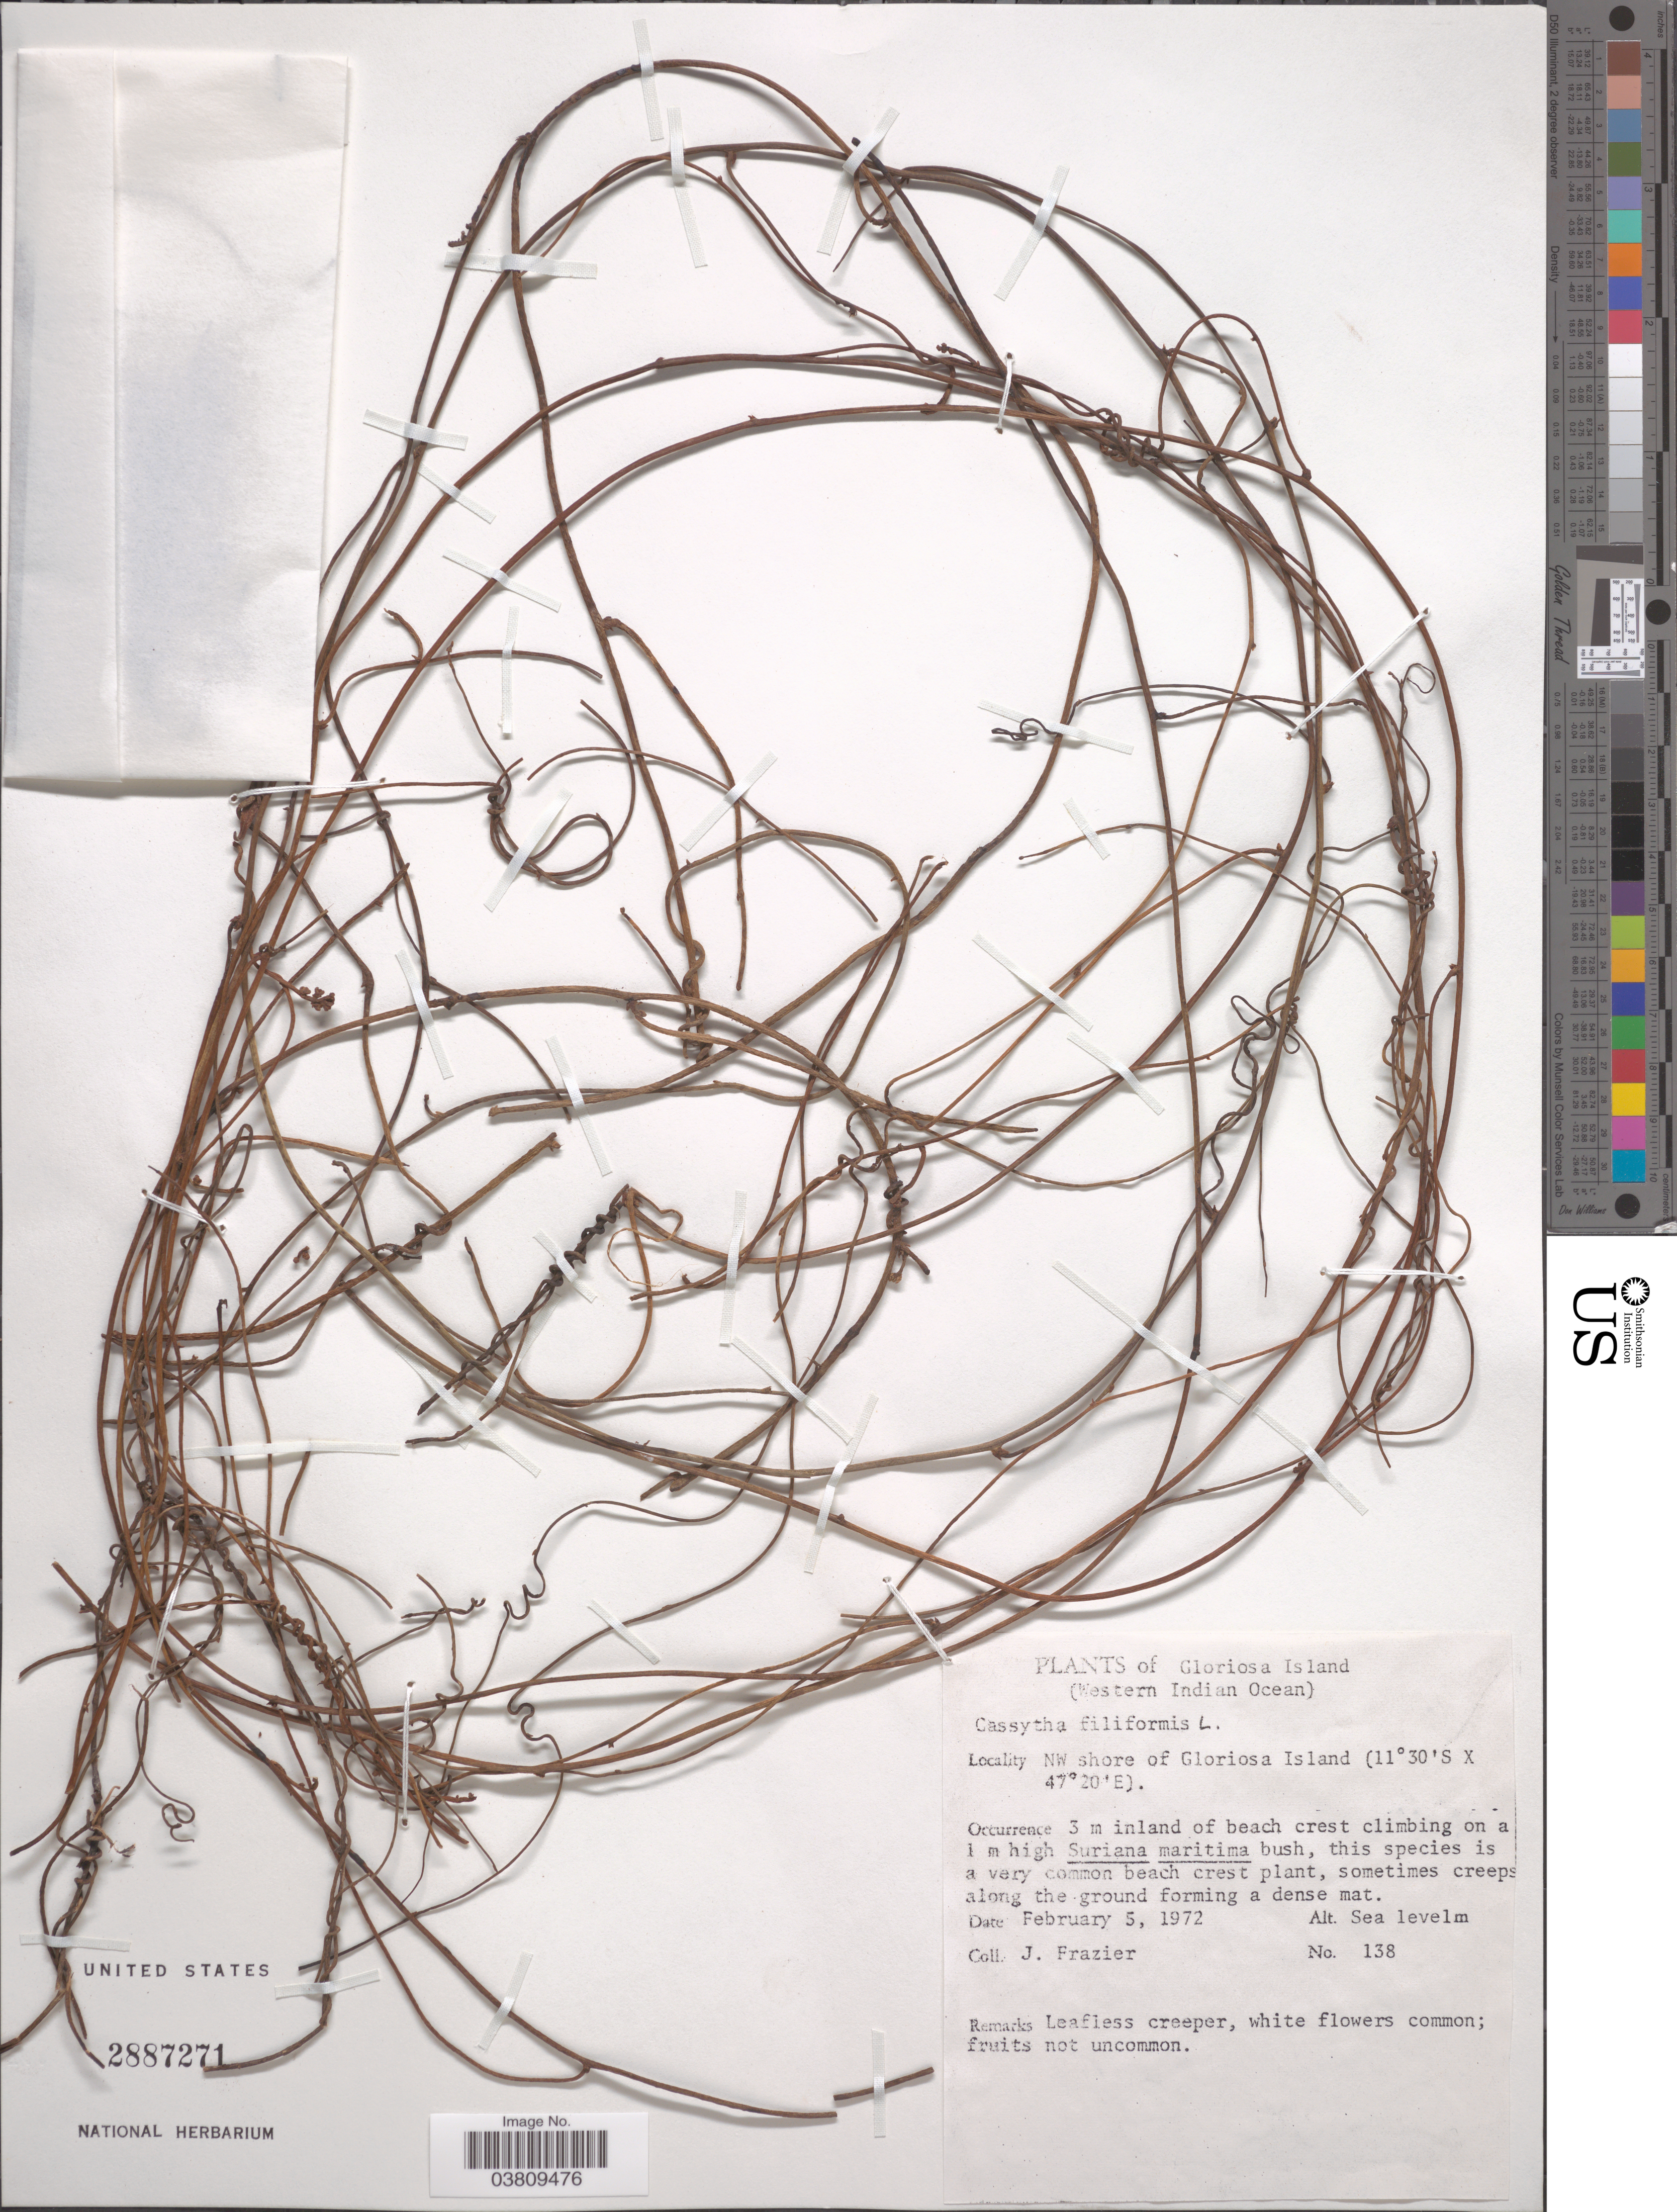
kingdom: Plantae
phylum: Tracheophyta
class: Magnoliopsida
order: Laurales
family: Lauraceae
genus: Cassytha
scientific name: Cassytha filiformis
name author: L.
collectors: J. Frazier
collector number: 138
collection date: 1972-02-05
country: French Southern Territories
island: Île Glorieuse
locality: Gloriosa Island. (Western Indian Ocean). NW shore of Gloriosa Island. 3 m inland of beach crest.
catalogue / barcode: US 2887271